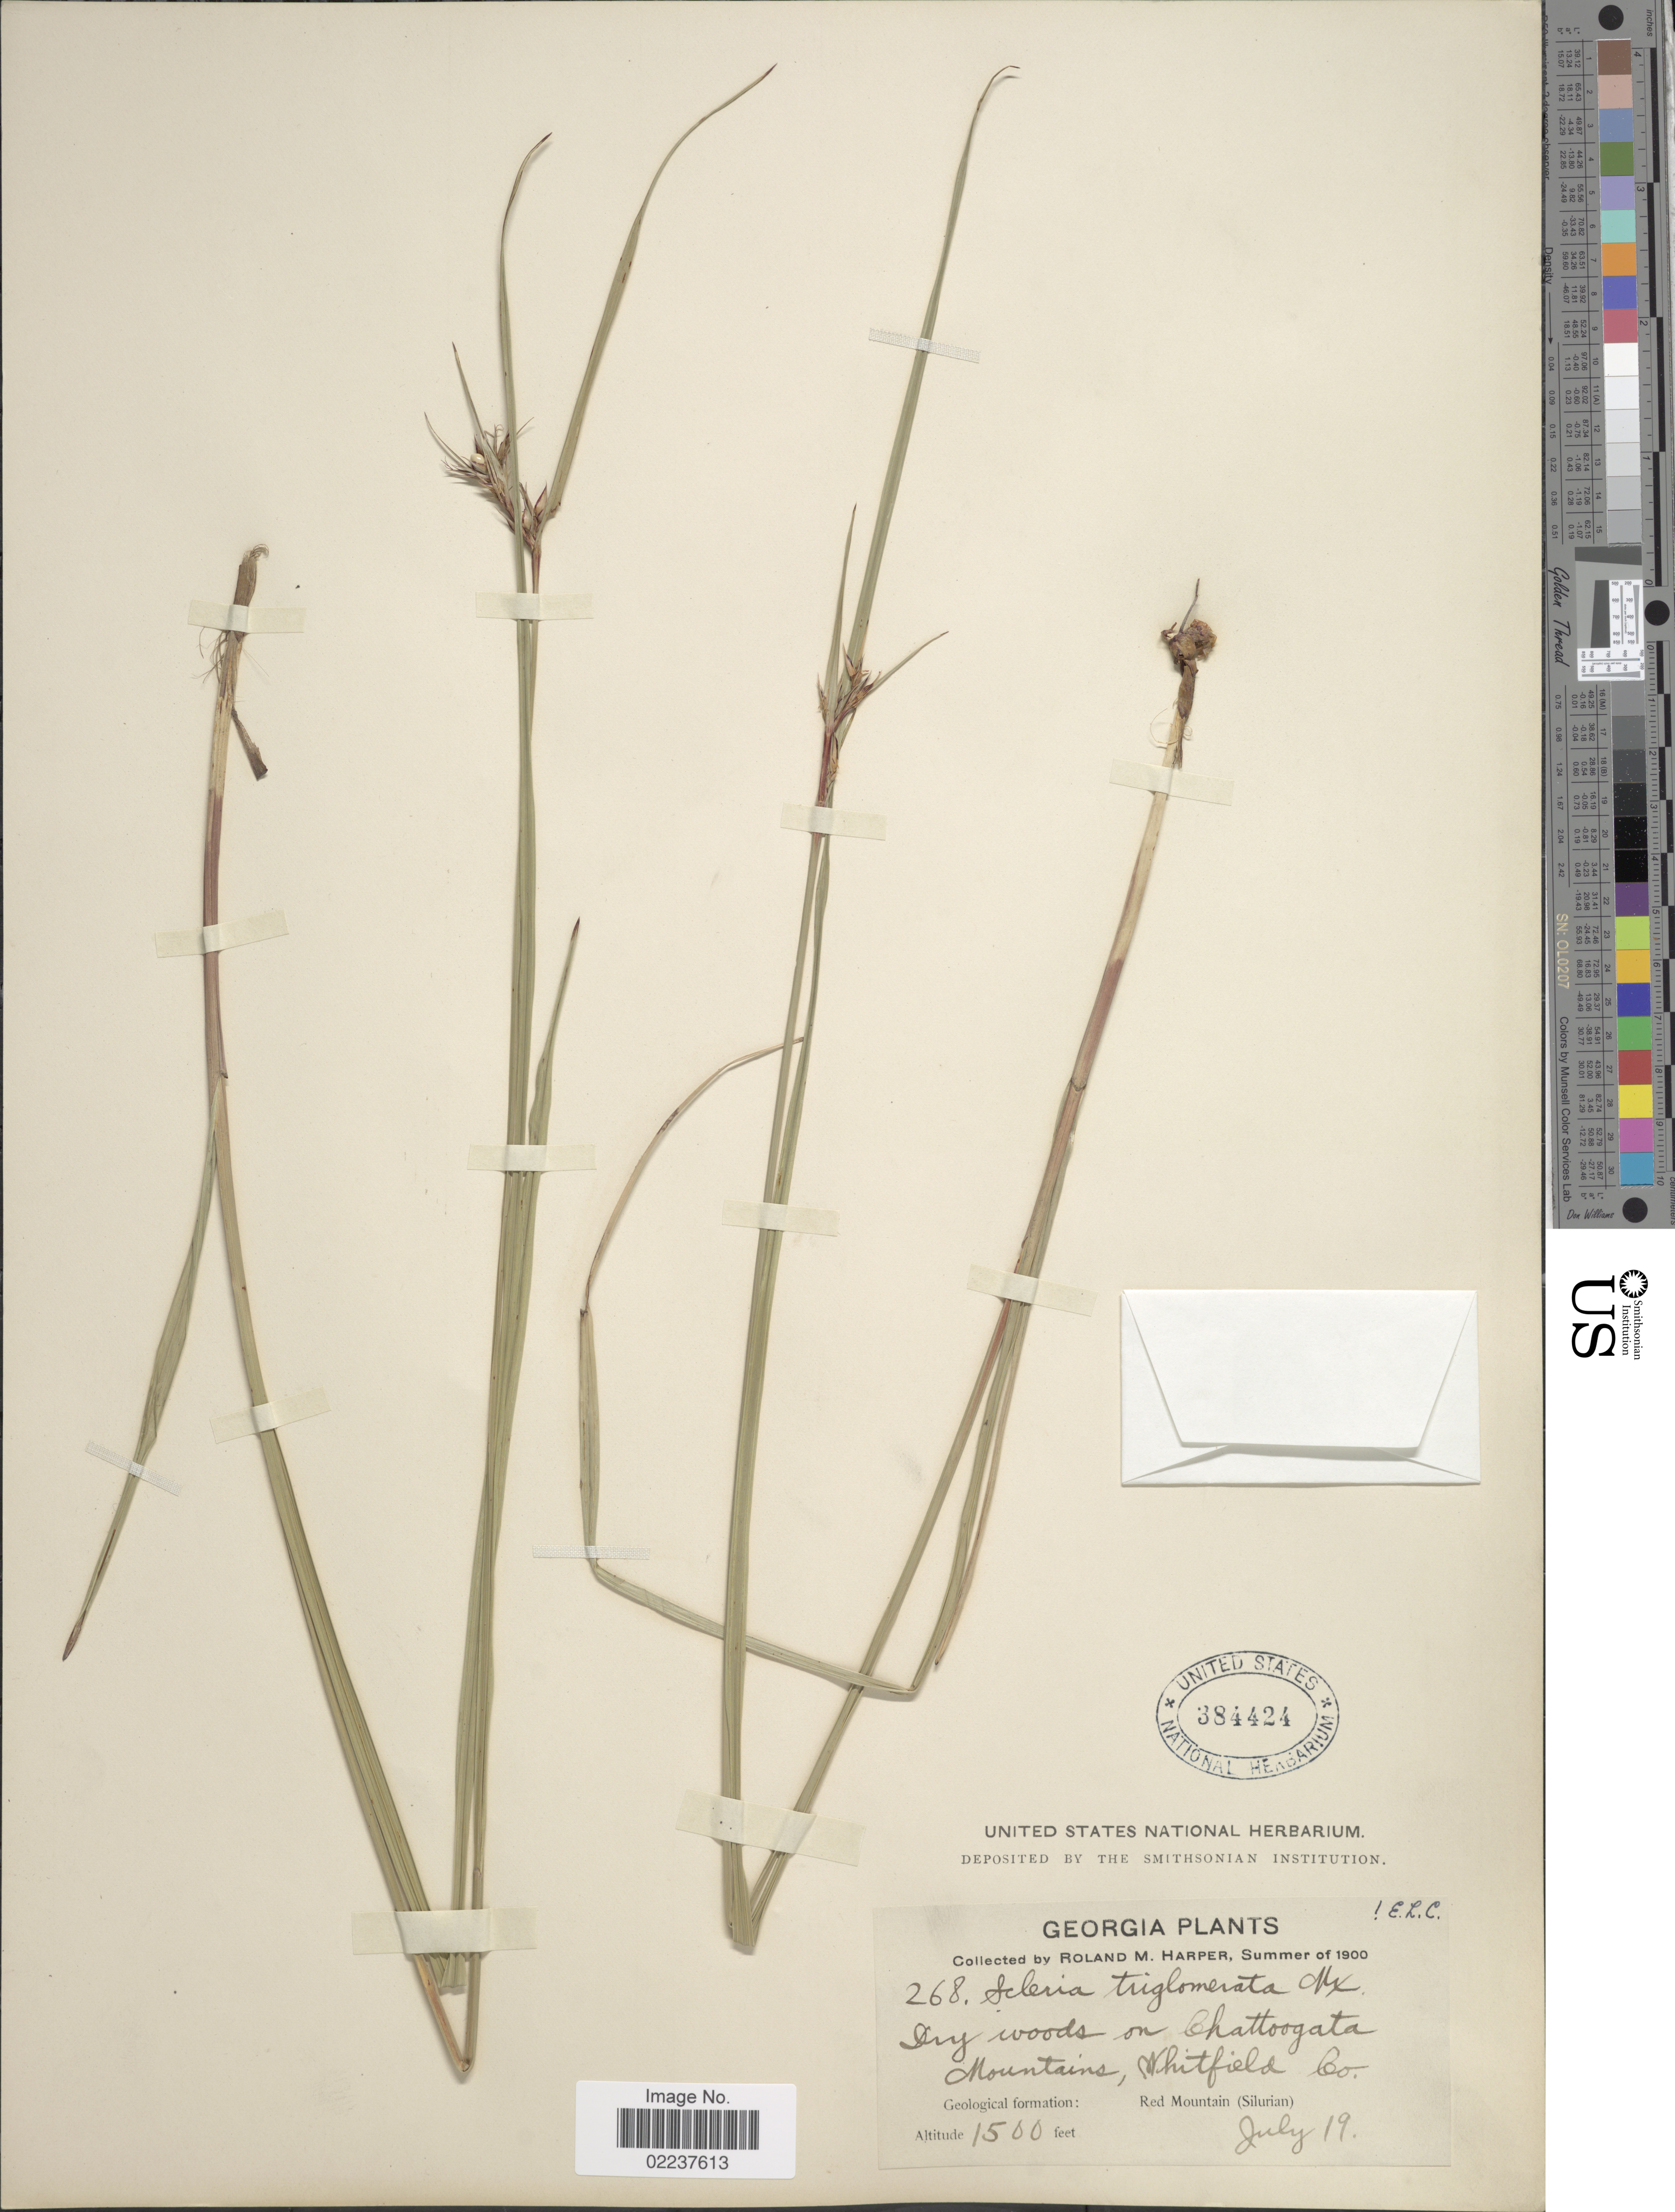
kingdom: Plantae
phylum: Tracheophyta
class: Liliopsida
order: Poales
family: Cyperaceae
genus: Scleria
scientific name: Scleria triglomerata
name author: Michx.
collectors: R. M. Harper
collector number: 268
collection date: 1900-07-19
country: United States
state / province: Georgia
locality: Dry woods on Chattoogata Mountains, Whitfield Co., Red Mountain (Silurian)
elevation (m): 457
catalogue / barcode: US 384424